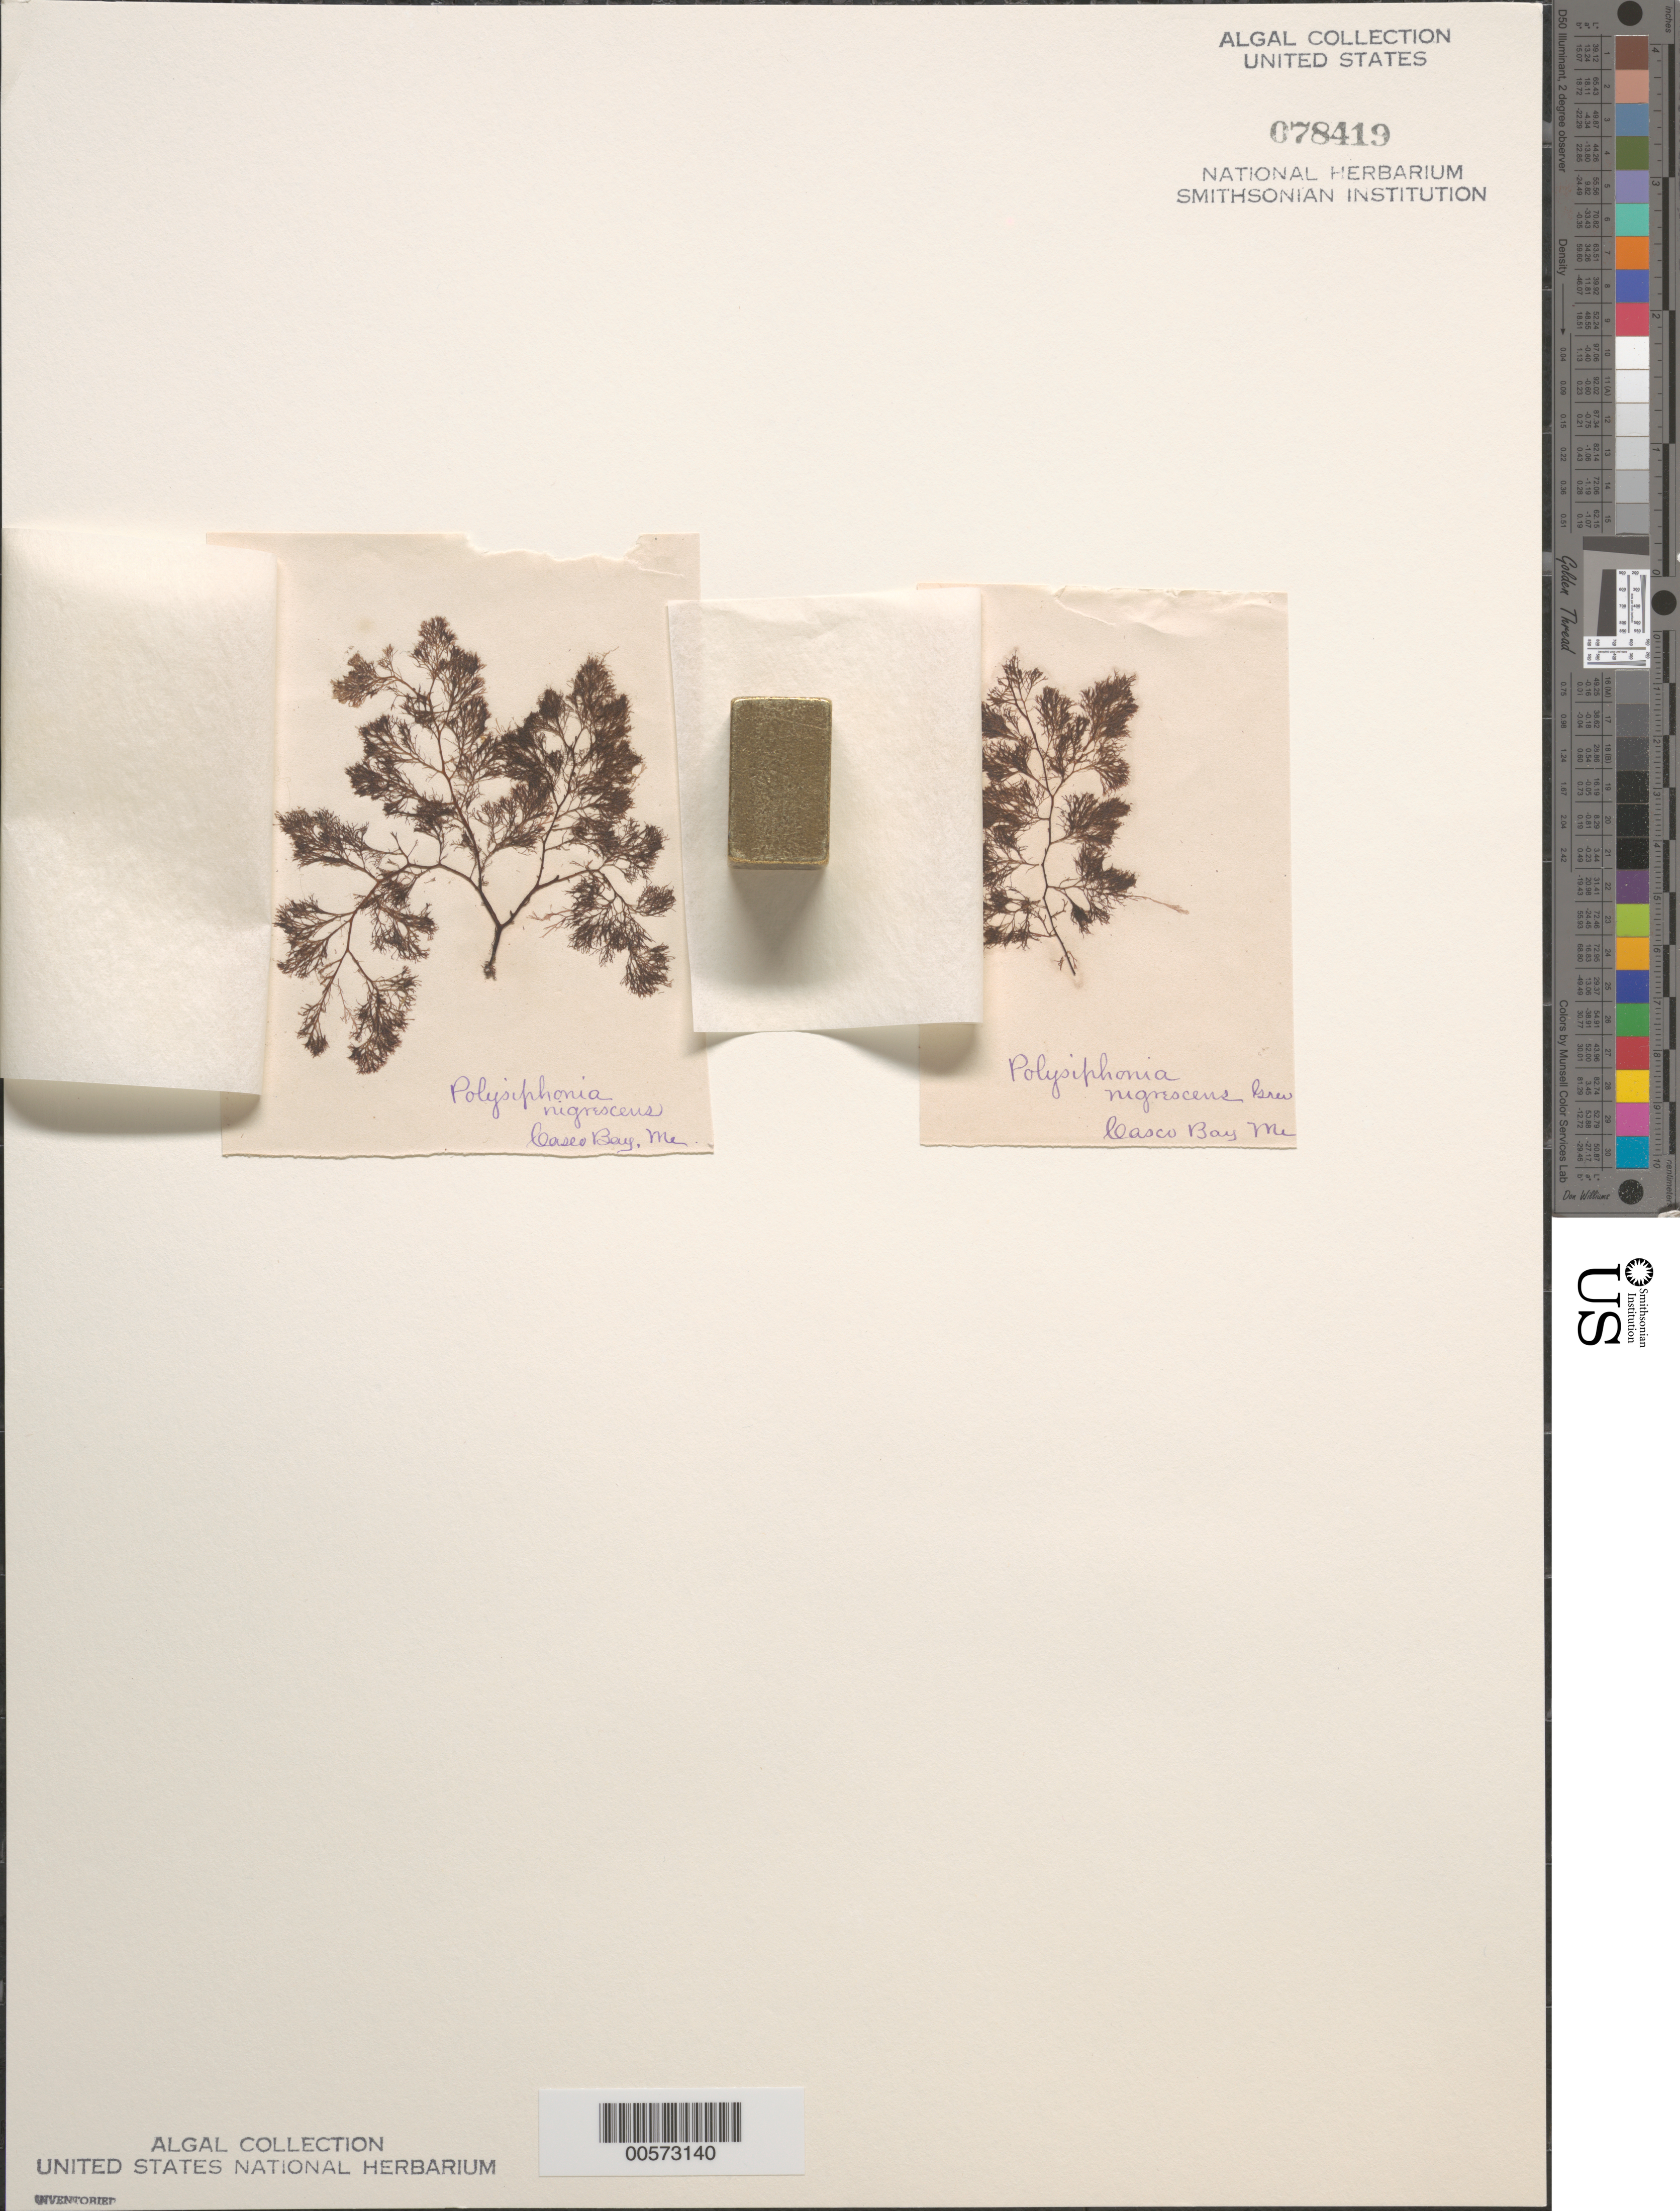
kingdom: Plantae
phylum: Rhodophyta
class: Florideophyceae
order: Ceramiales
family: Rhodomelaceae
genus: Vertebrata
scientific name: Vertebrata fucoides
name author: (Hudson) Kuntze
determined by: Algae name updating Project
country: United States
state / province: Maine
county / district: Cumberland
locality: Casco Bay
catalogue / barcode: US 78419